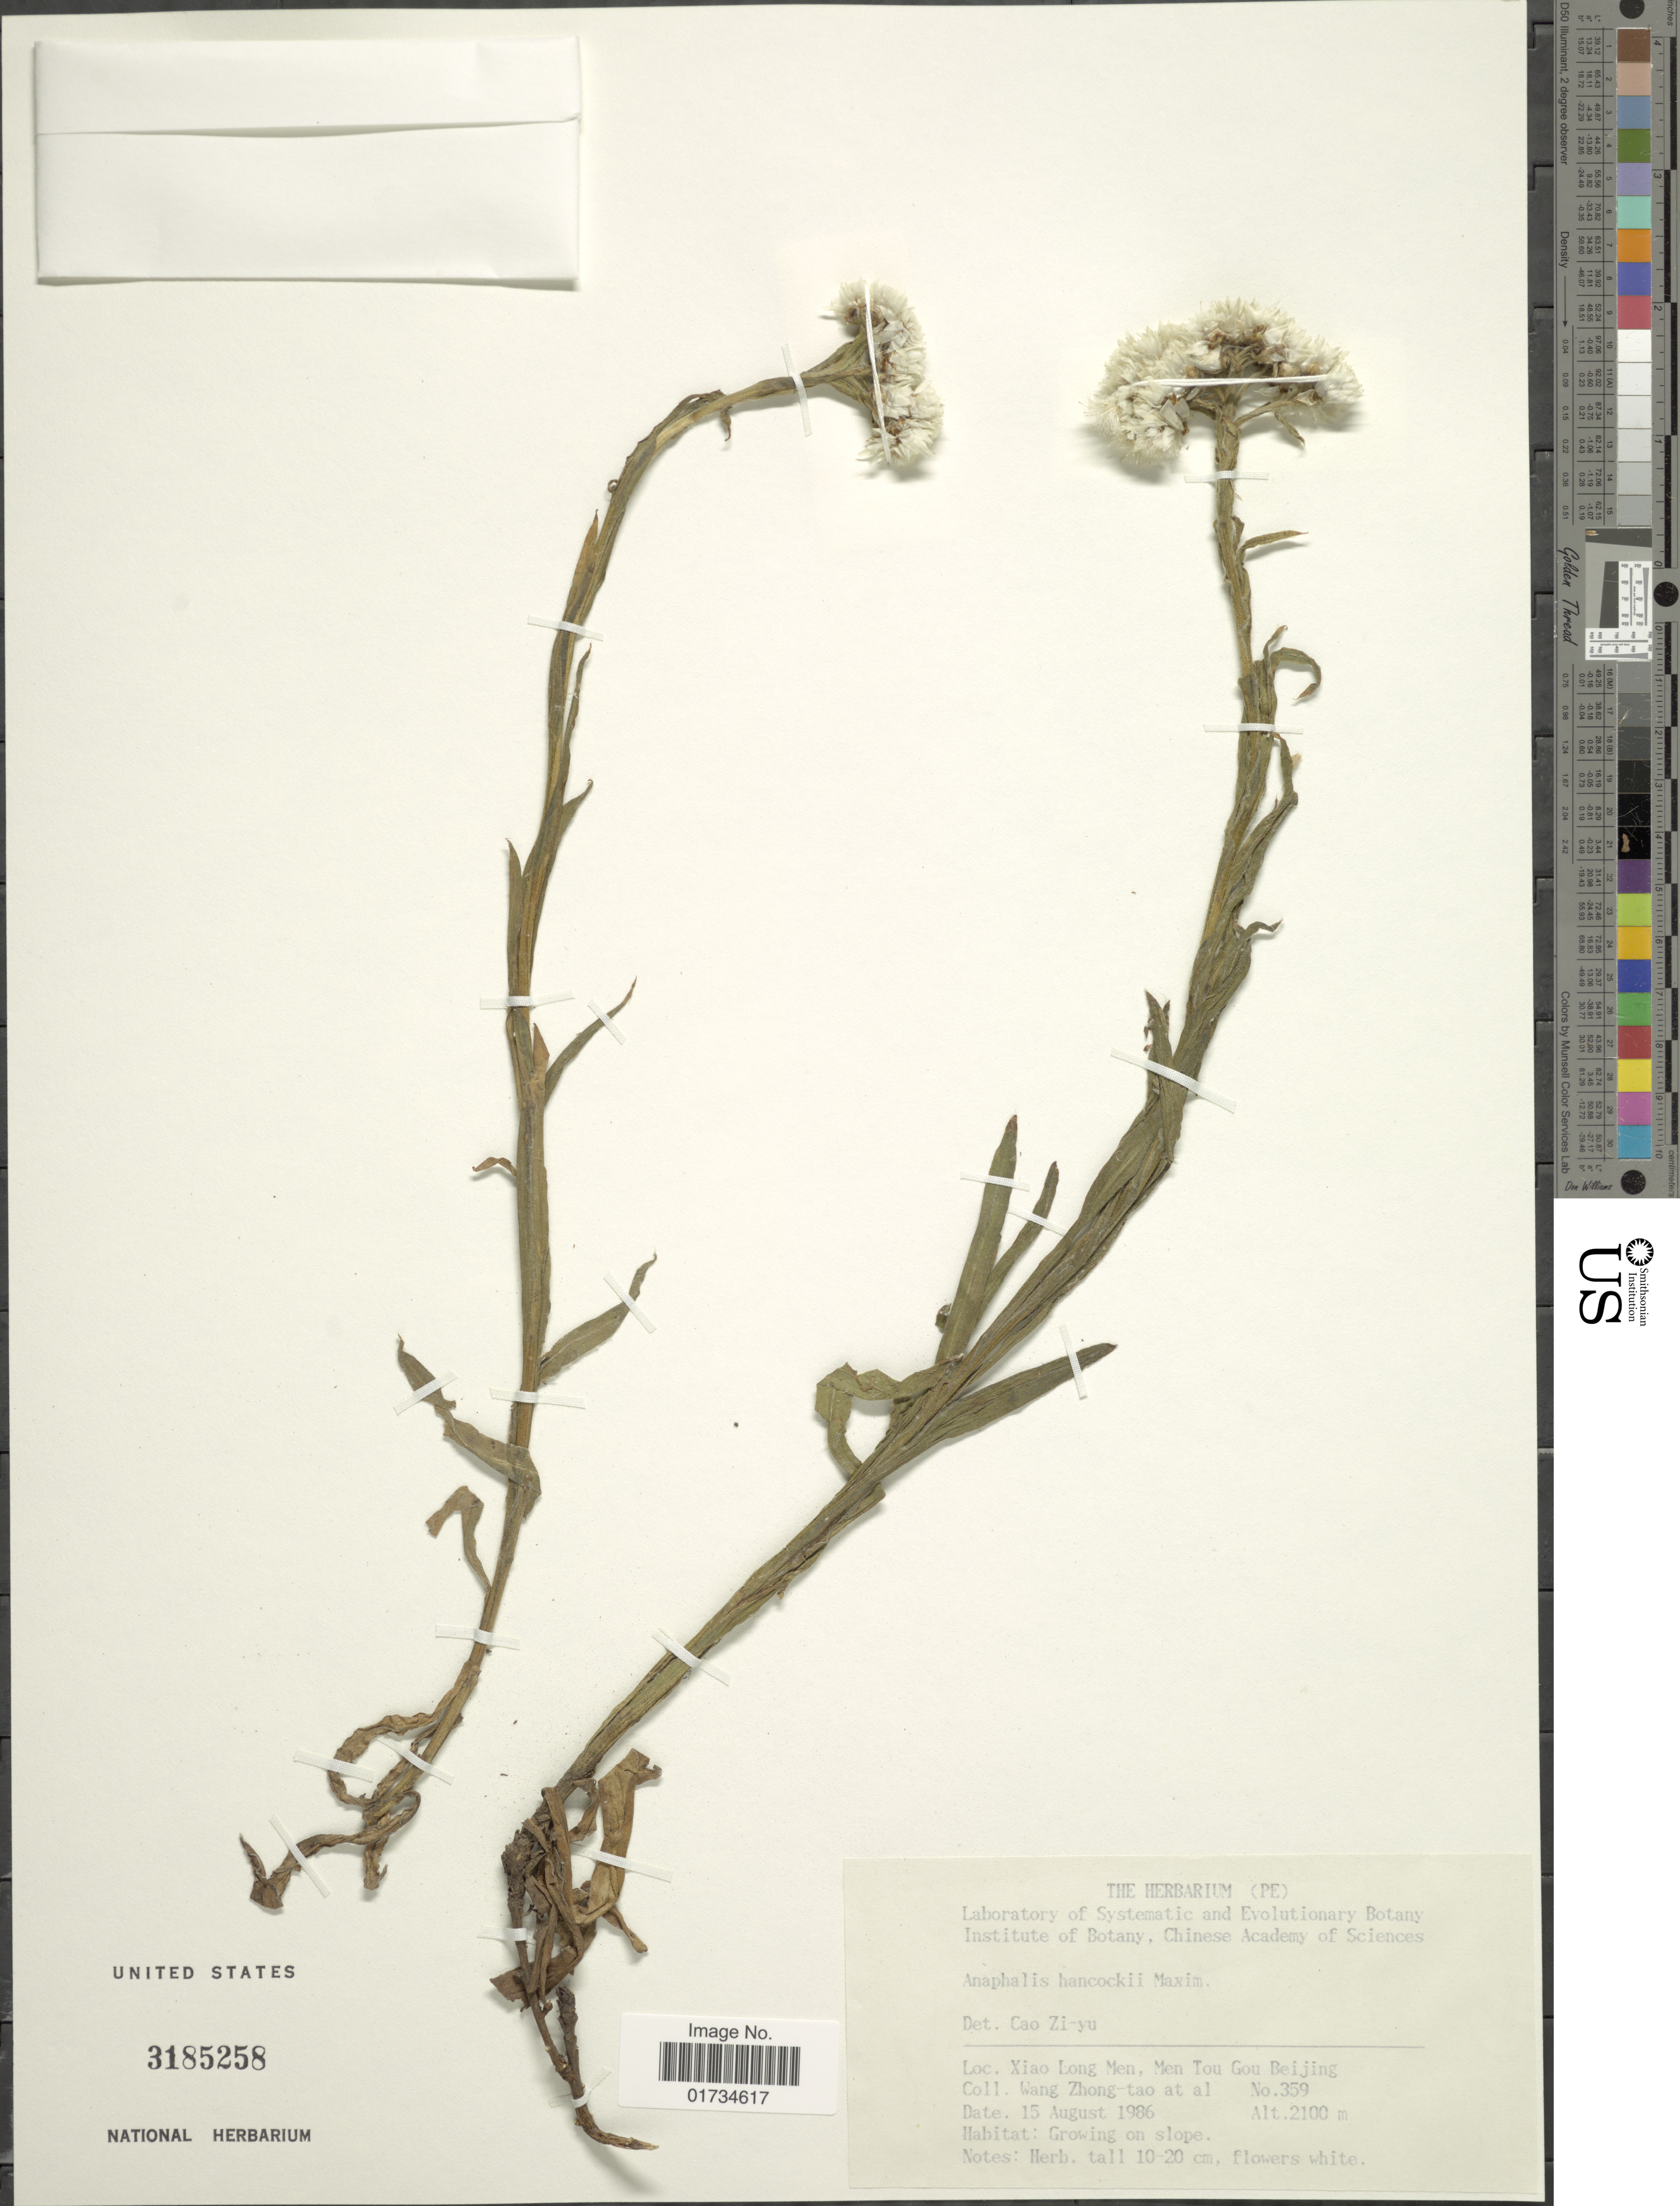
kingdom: Plantae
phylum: Tracheophyta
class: Magnoliopsida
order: Asterales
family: Asteraceae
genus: Anaphalis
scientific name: Anaphalis hancockii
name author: Maxim.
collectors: et al.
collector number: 359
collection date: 1896-08-15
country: China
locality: Xiao Long Men, Men Tou Gou Beijing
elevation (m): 2100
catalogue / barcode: US 3185258